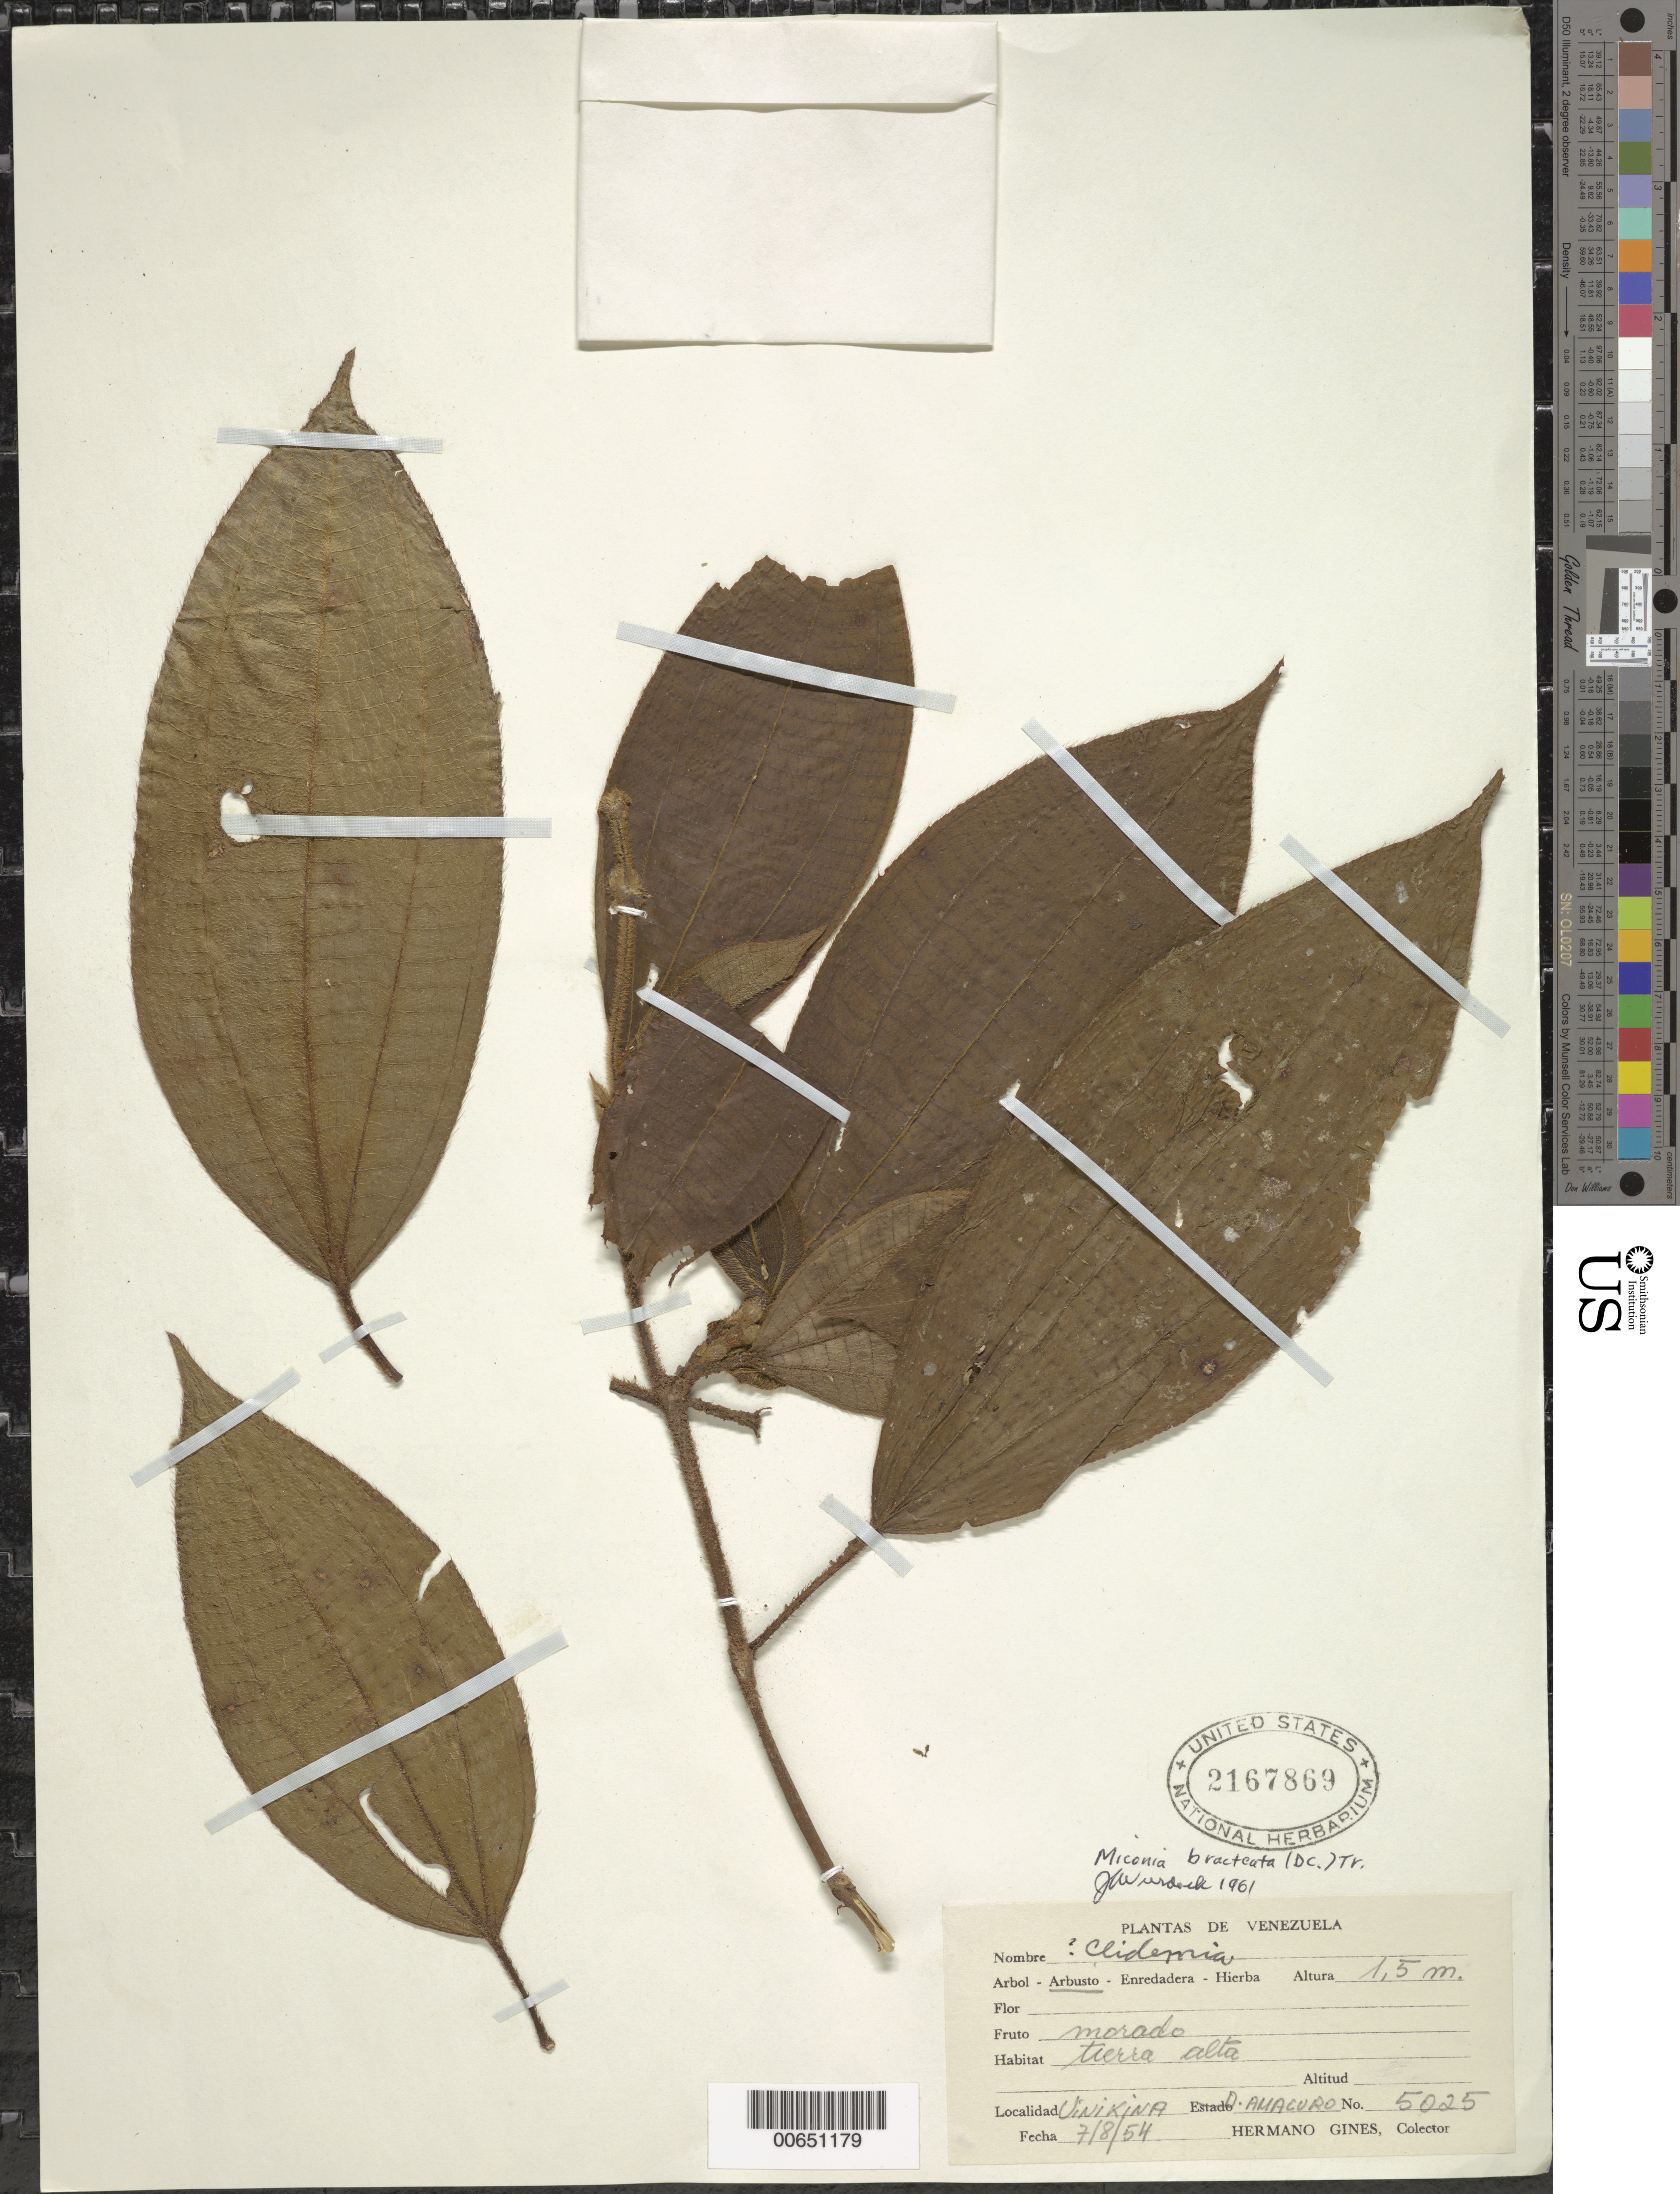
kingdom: Plantae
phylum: Tracheophyta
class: Magnoliopsida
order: Myrtales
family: Melastomataceae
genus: Miconia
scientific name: Miconia bracteata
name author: (DC.) Triana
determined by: Wurdack, John J., (US), US (UNITED STATES)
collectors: H. Gines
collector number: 5025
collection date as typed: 7-Aug-54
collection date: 1954-08-07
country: Venezuela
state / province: Delta Amacuro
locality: C. Wiuiquina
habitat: High land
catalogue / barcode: US 2167869